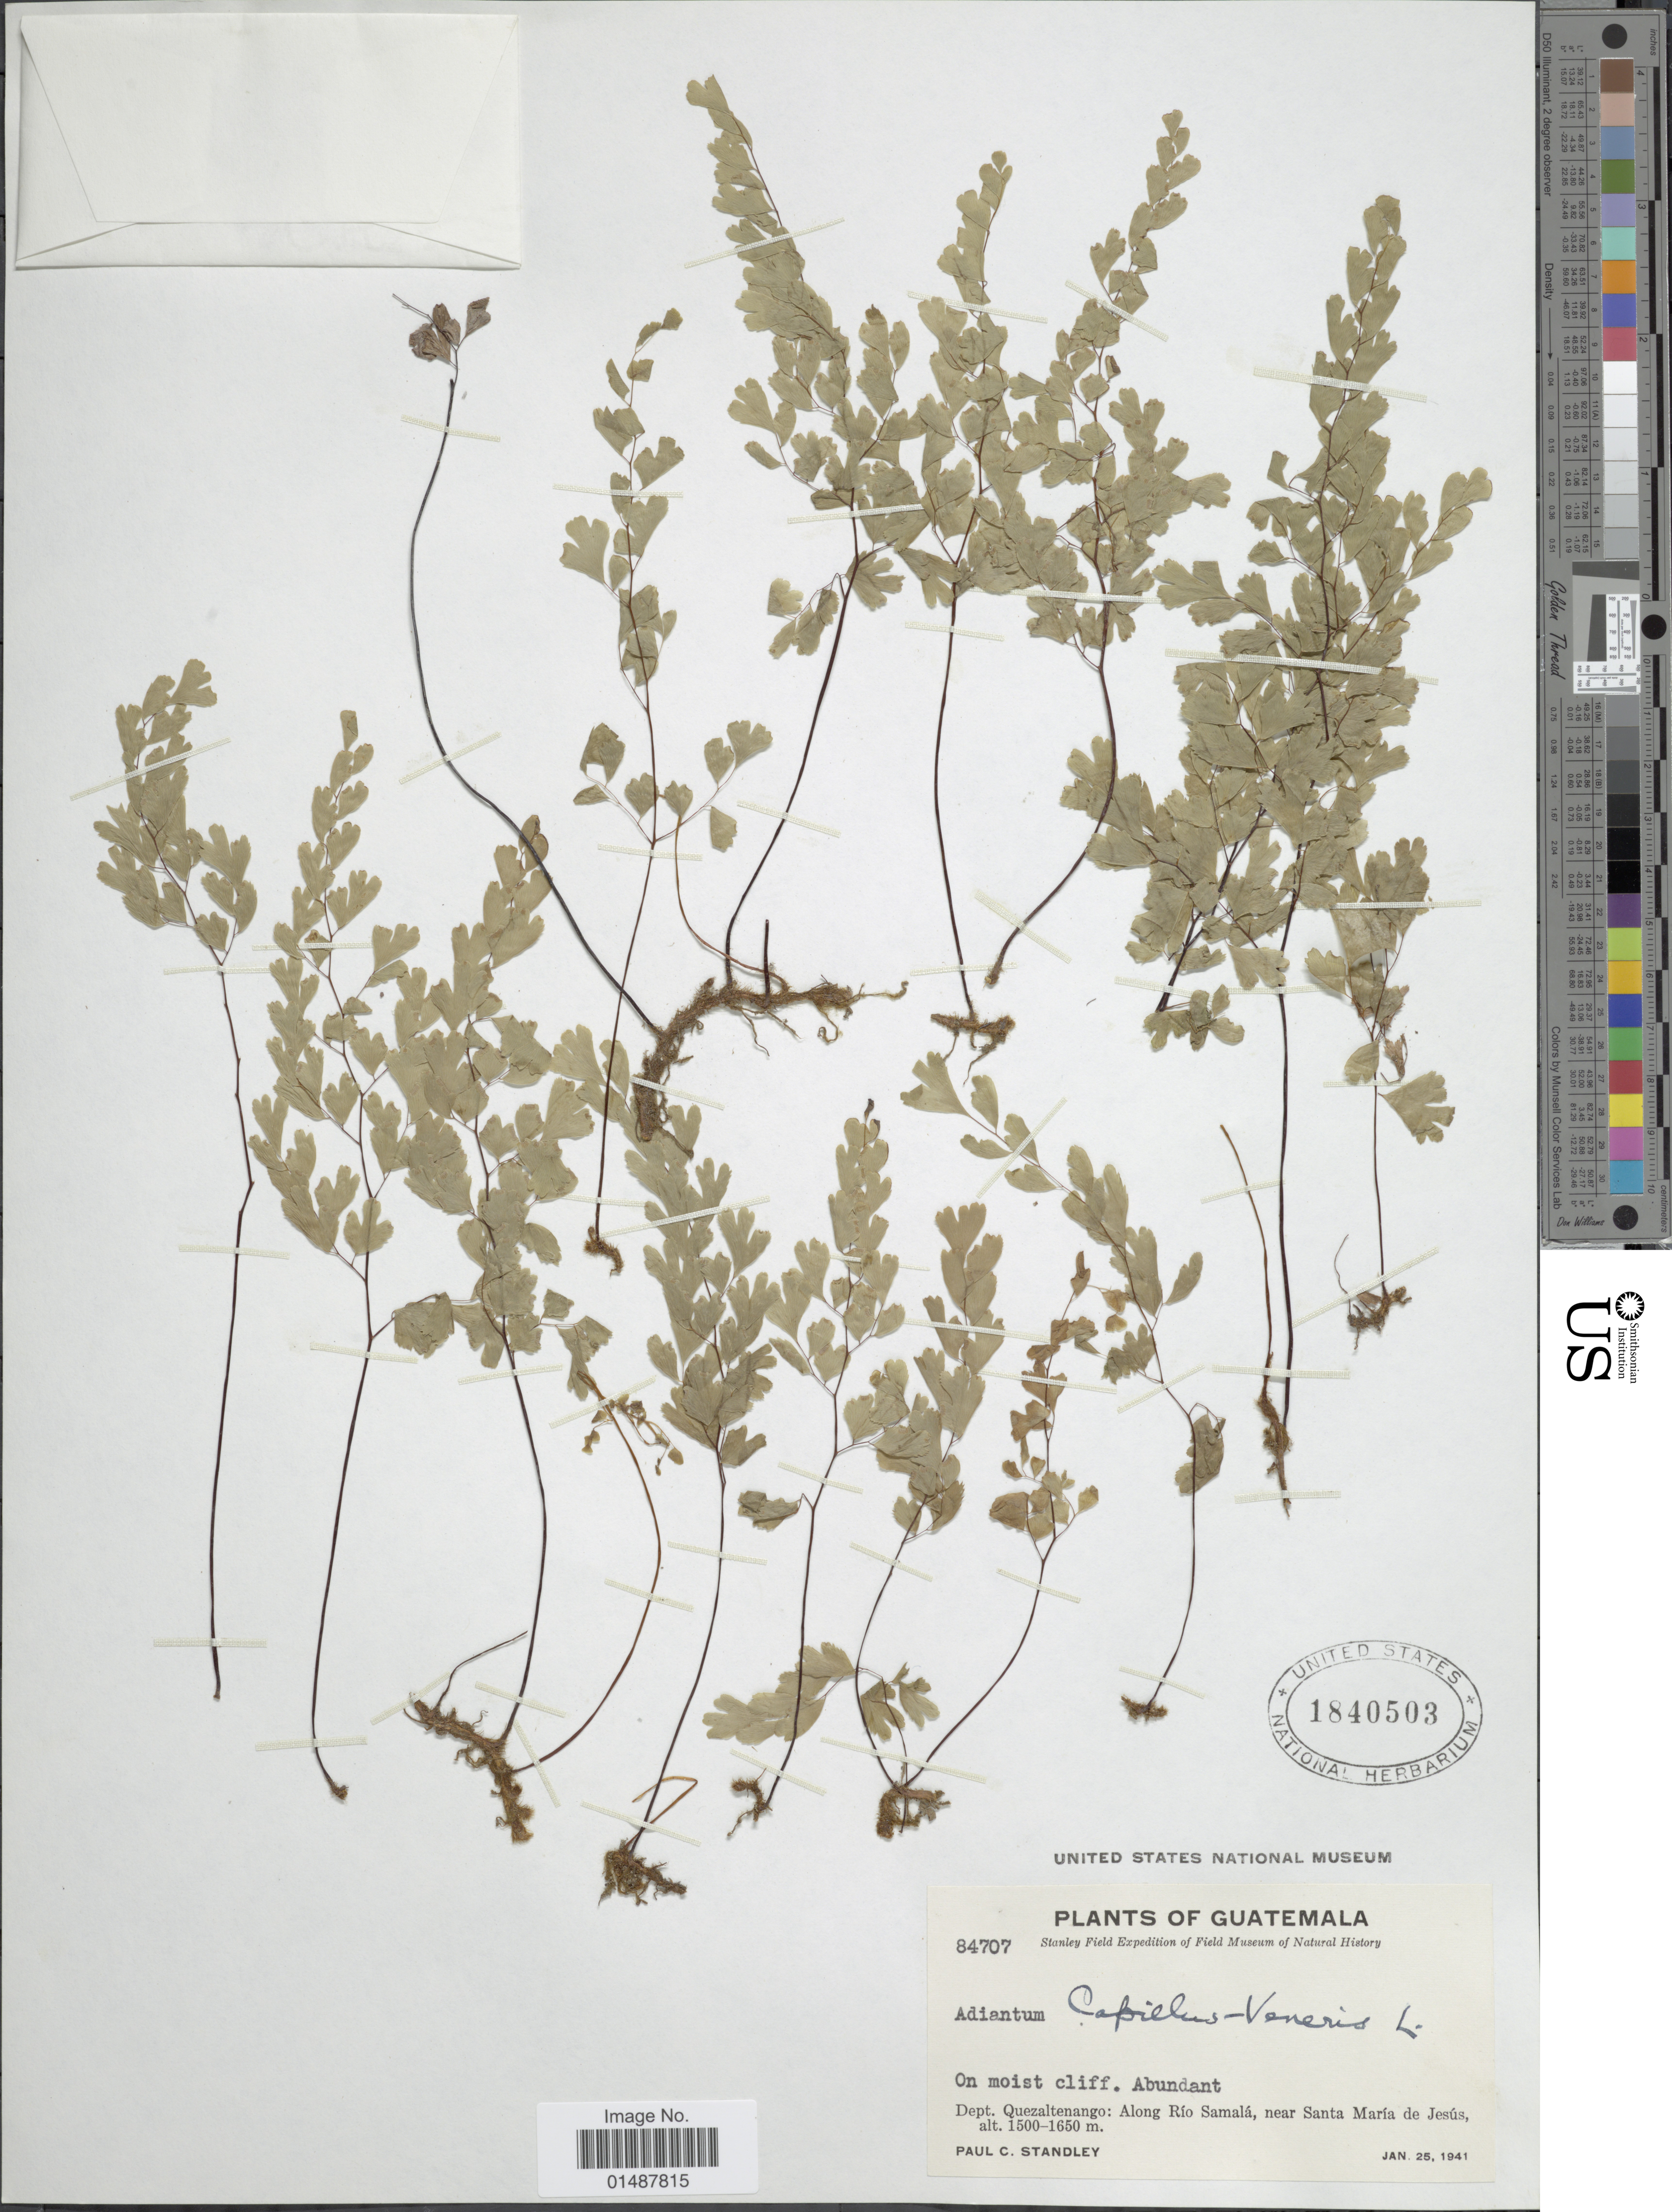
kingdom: Plantae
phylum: Tracheophyta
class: Polypodiopsida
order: Polypodiales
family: Pteridaceae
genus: Adiantum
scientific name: Adiantum capillus-veneris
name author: L.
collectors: P. C. Standley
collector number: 84707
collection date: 1941-01-25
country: Guatemala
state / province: Quetzaltenango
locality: Along Rio Samalta, near Santa Maria de Jesus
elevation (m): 1500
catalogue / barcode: US 1840503